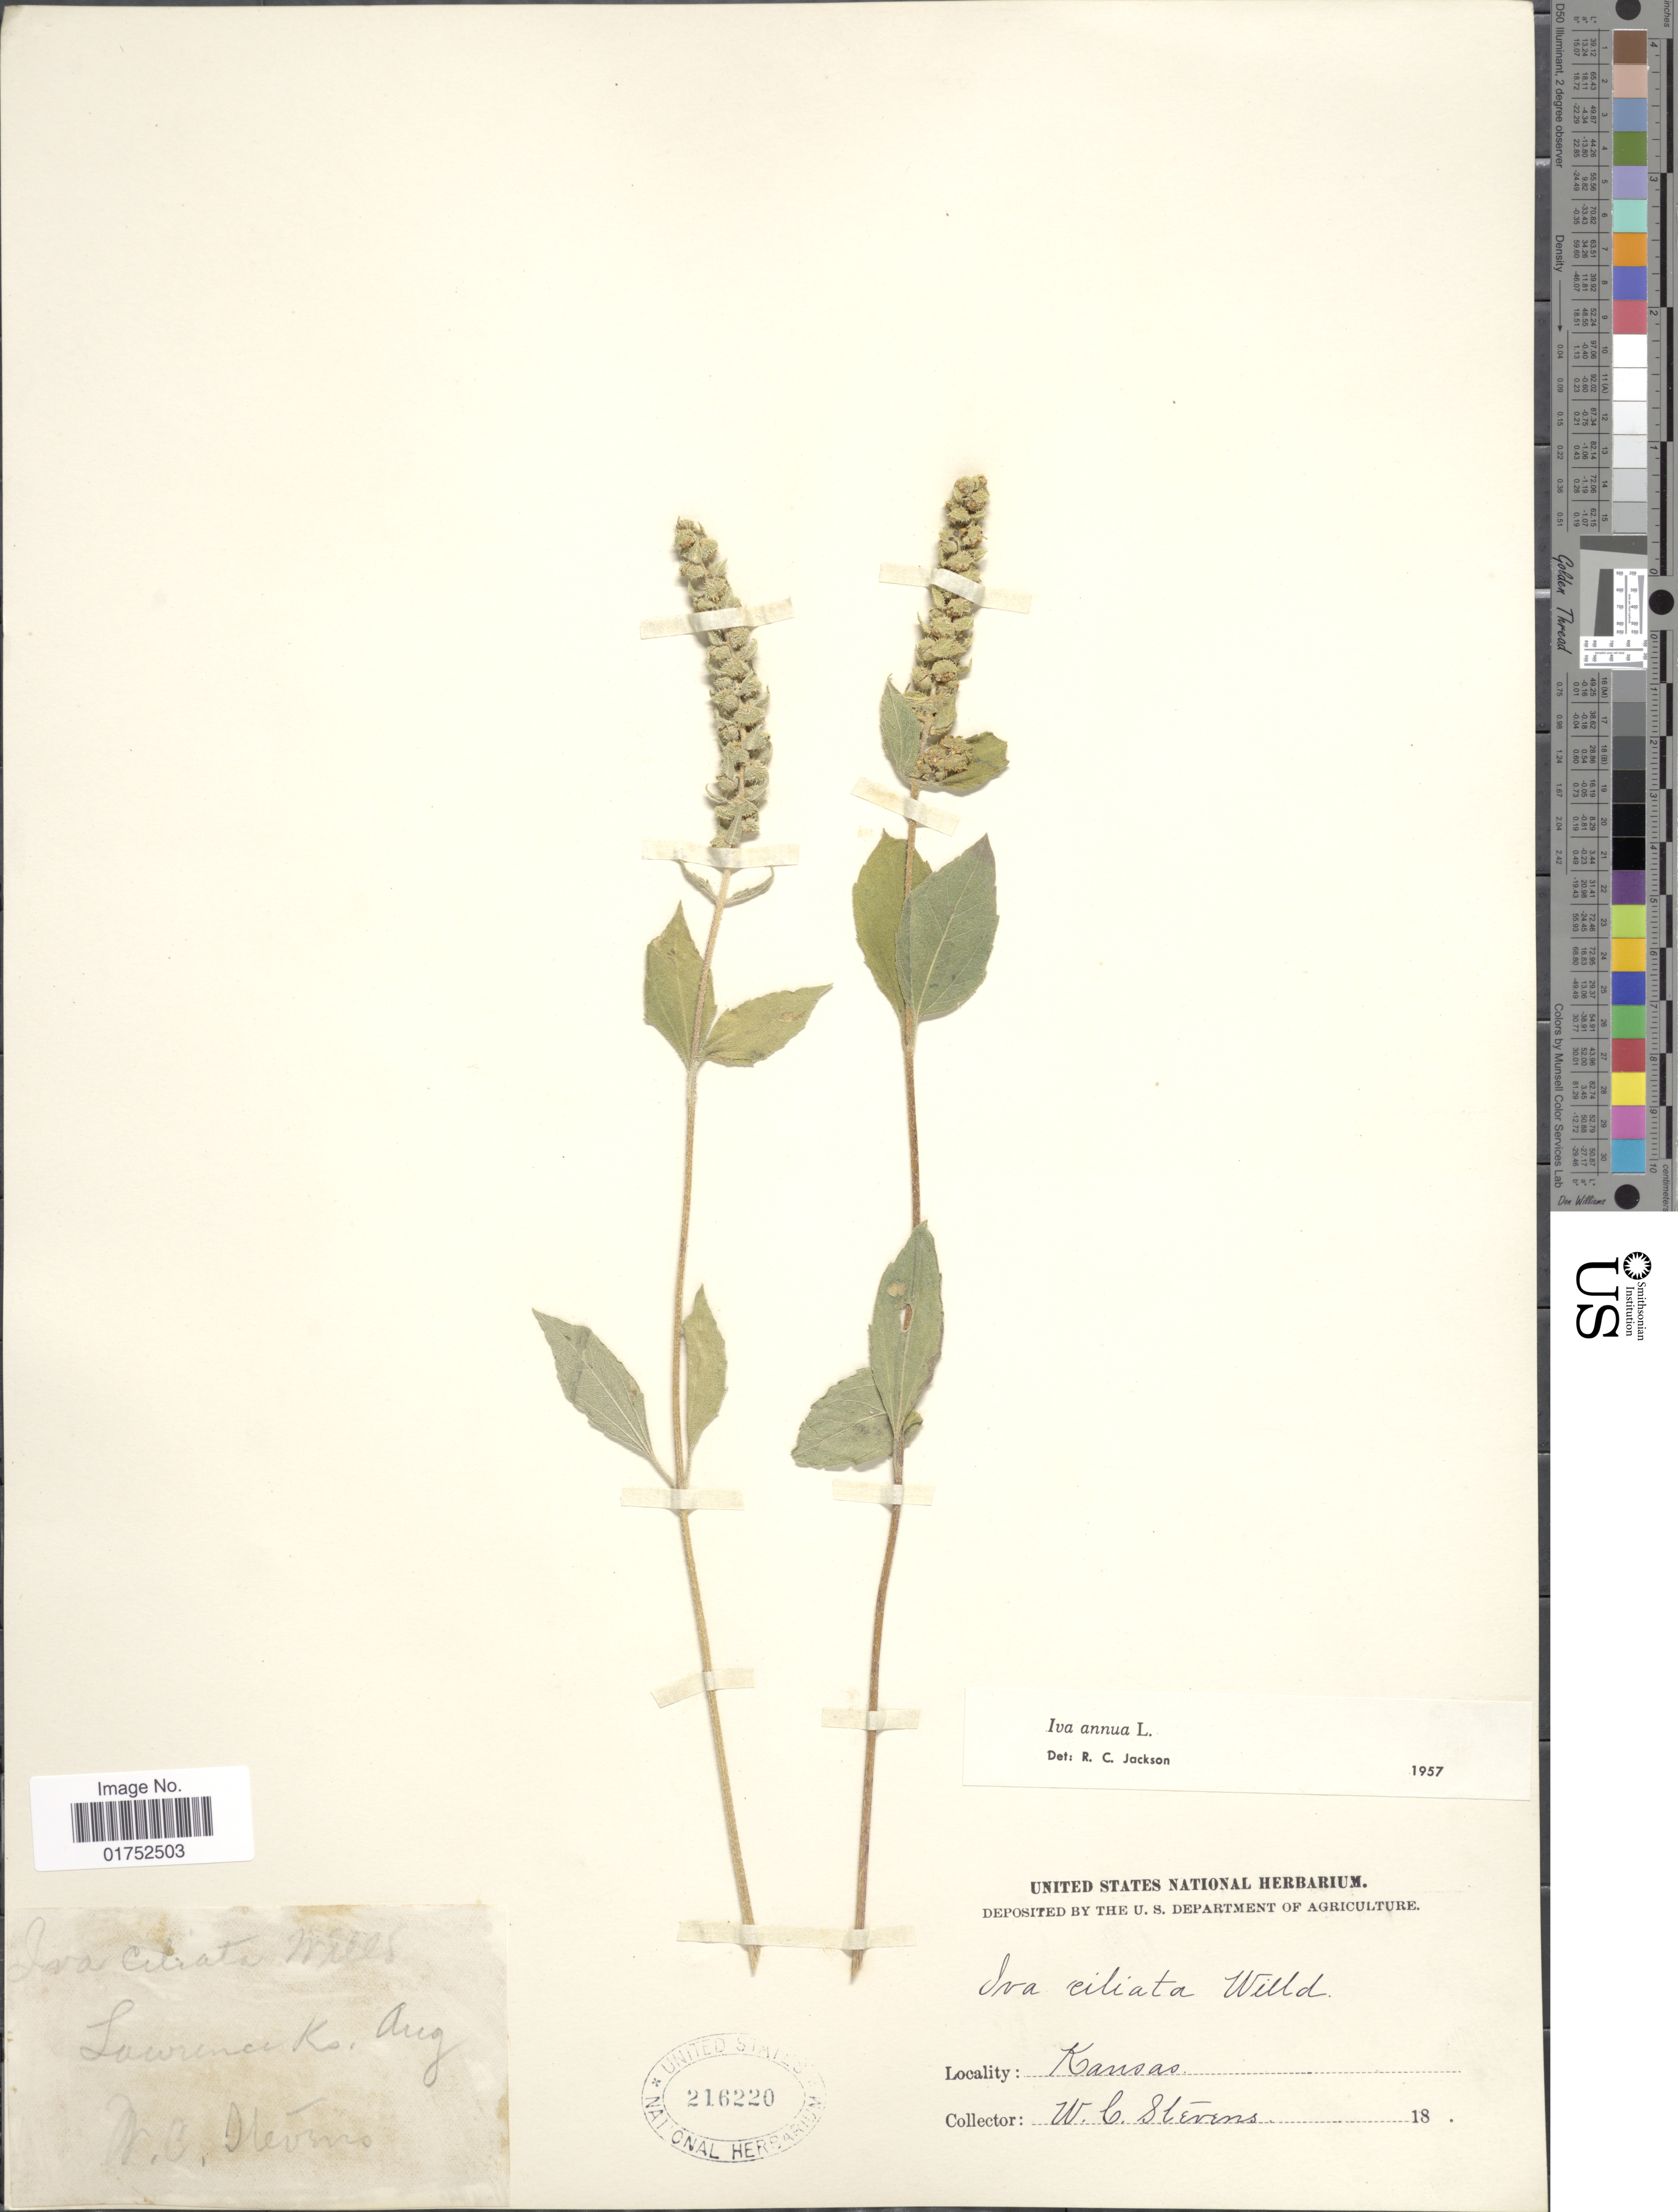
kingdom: Plantae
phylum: Tracheophyta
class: Magnoliopsida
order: Asterales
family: Asteraceae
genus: Iva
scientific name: Iva annua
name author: L.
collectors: W. C. Stevens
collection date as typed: Aug 18--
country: United States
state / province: Kansas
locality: Lawrence, Ks.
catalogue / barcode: US 216220